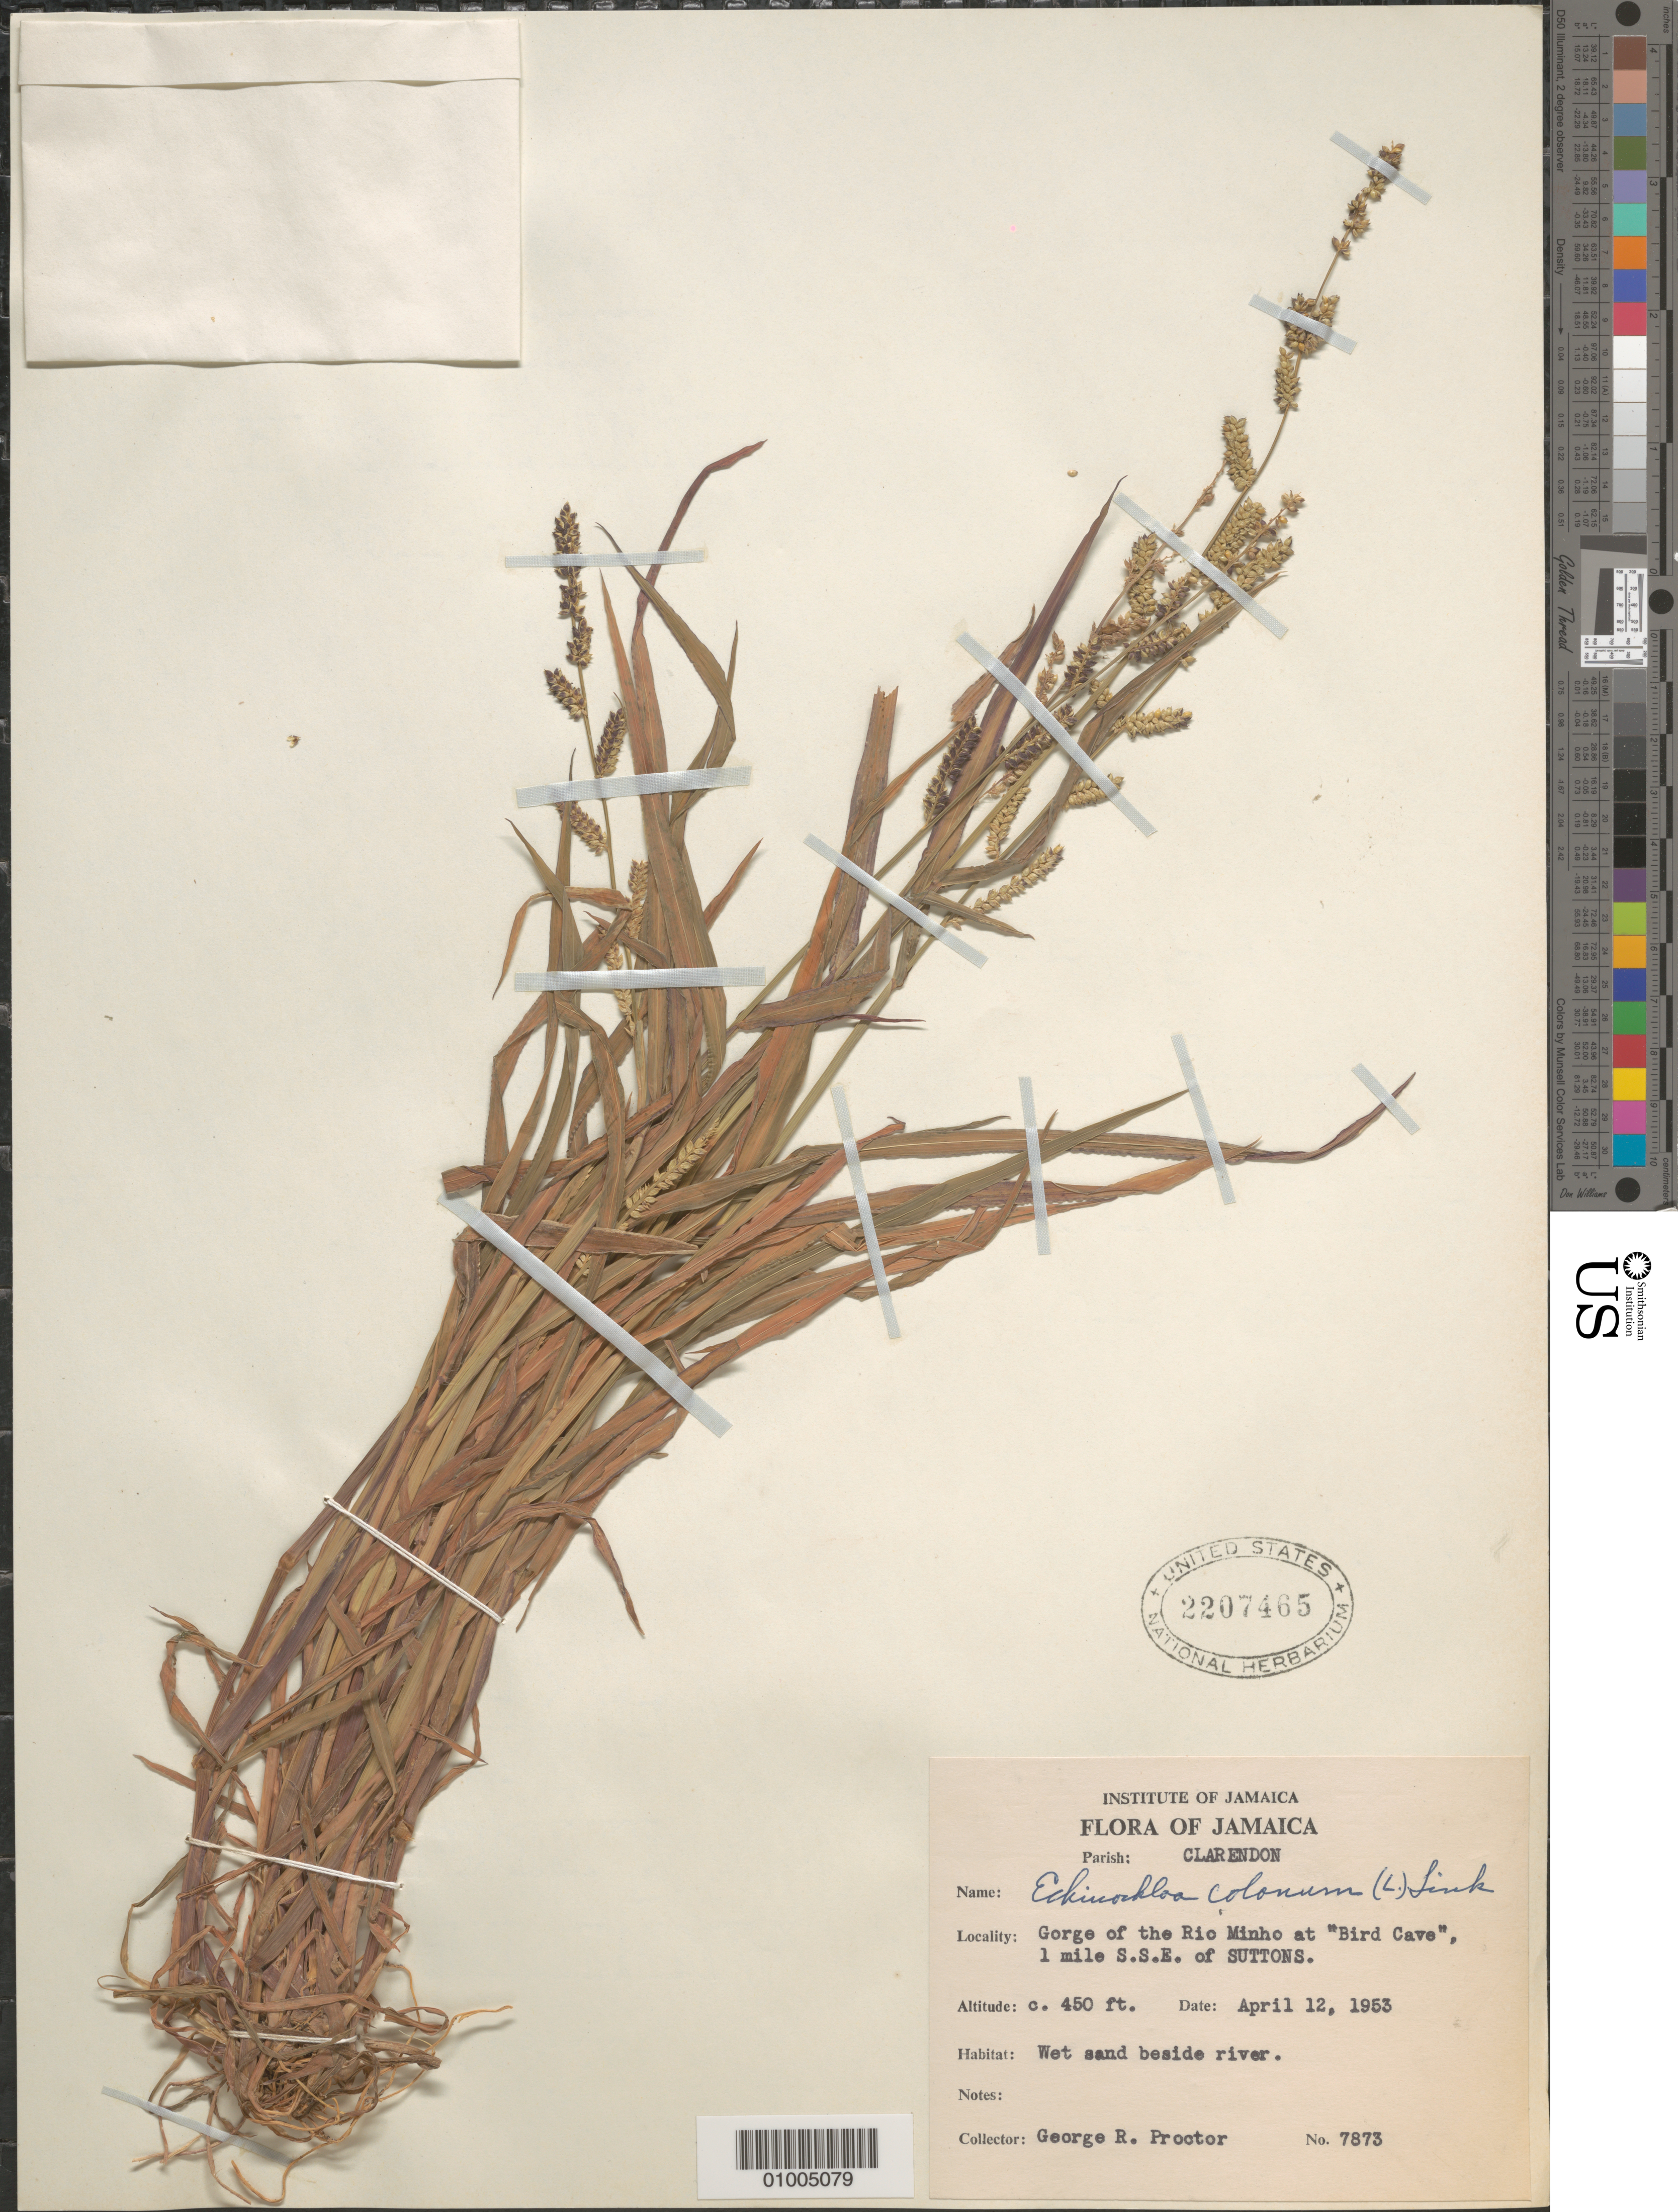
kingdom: Plantae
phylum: Tracheophyta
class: Liliopsida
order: Poales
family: Poaceae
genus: Echinochloa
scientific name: Echinochloa colona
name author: (L.) Link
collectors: G. R. Proctor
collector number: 7873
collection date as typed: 12 Apr 1953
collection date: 1953-04-12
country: Jamaica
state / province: Clarendon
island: Jamaica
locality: Gorge of the Rio Minho at "Bird Cave", mile S.S.E. of Suttons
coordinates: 0 N, 0 E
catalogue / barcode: US 2207465